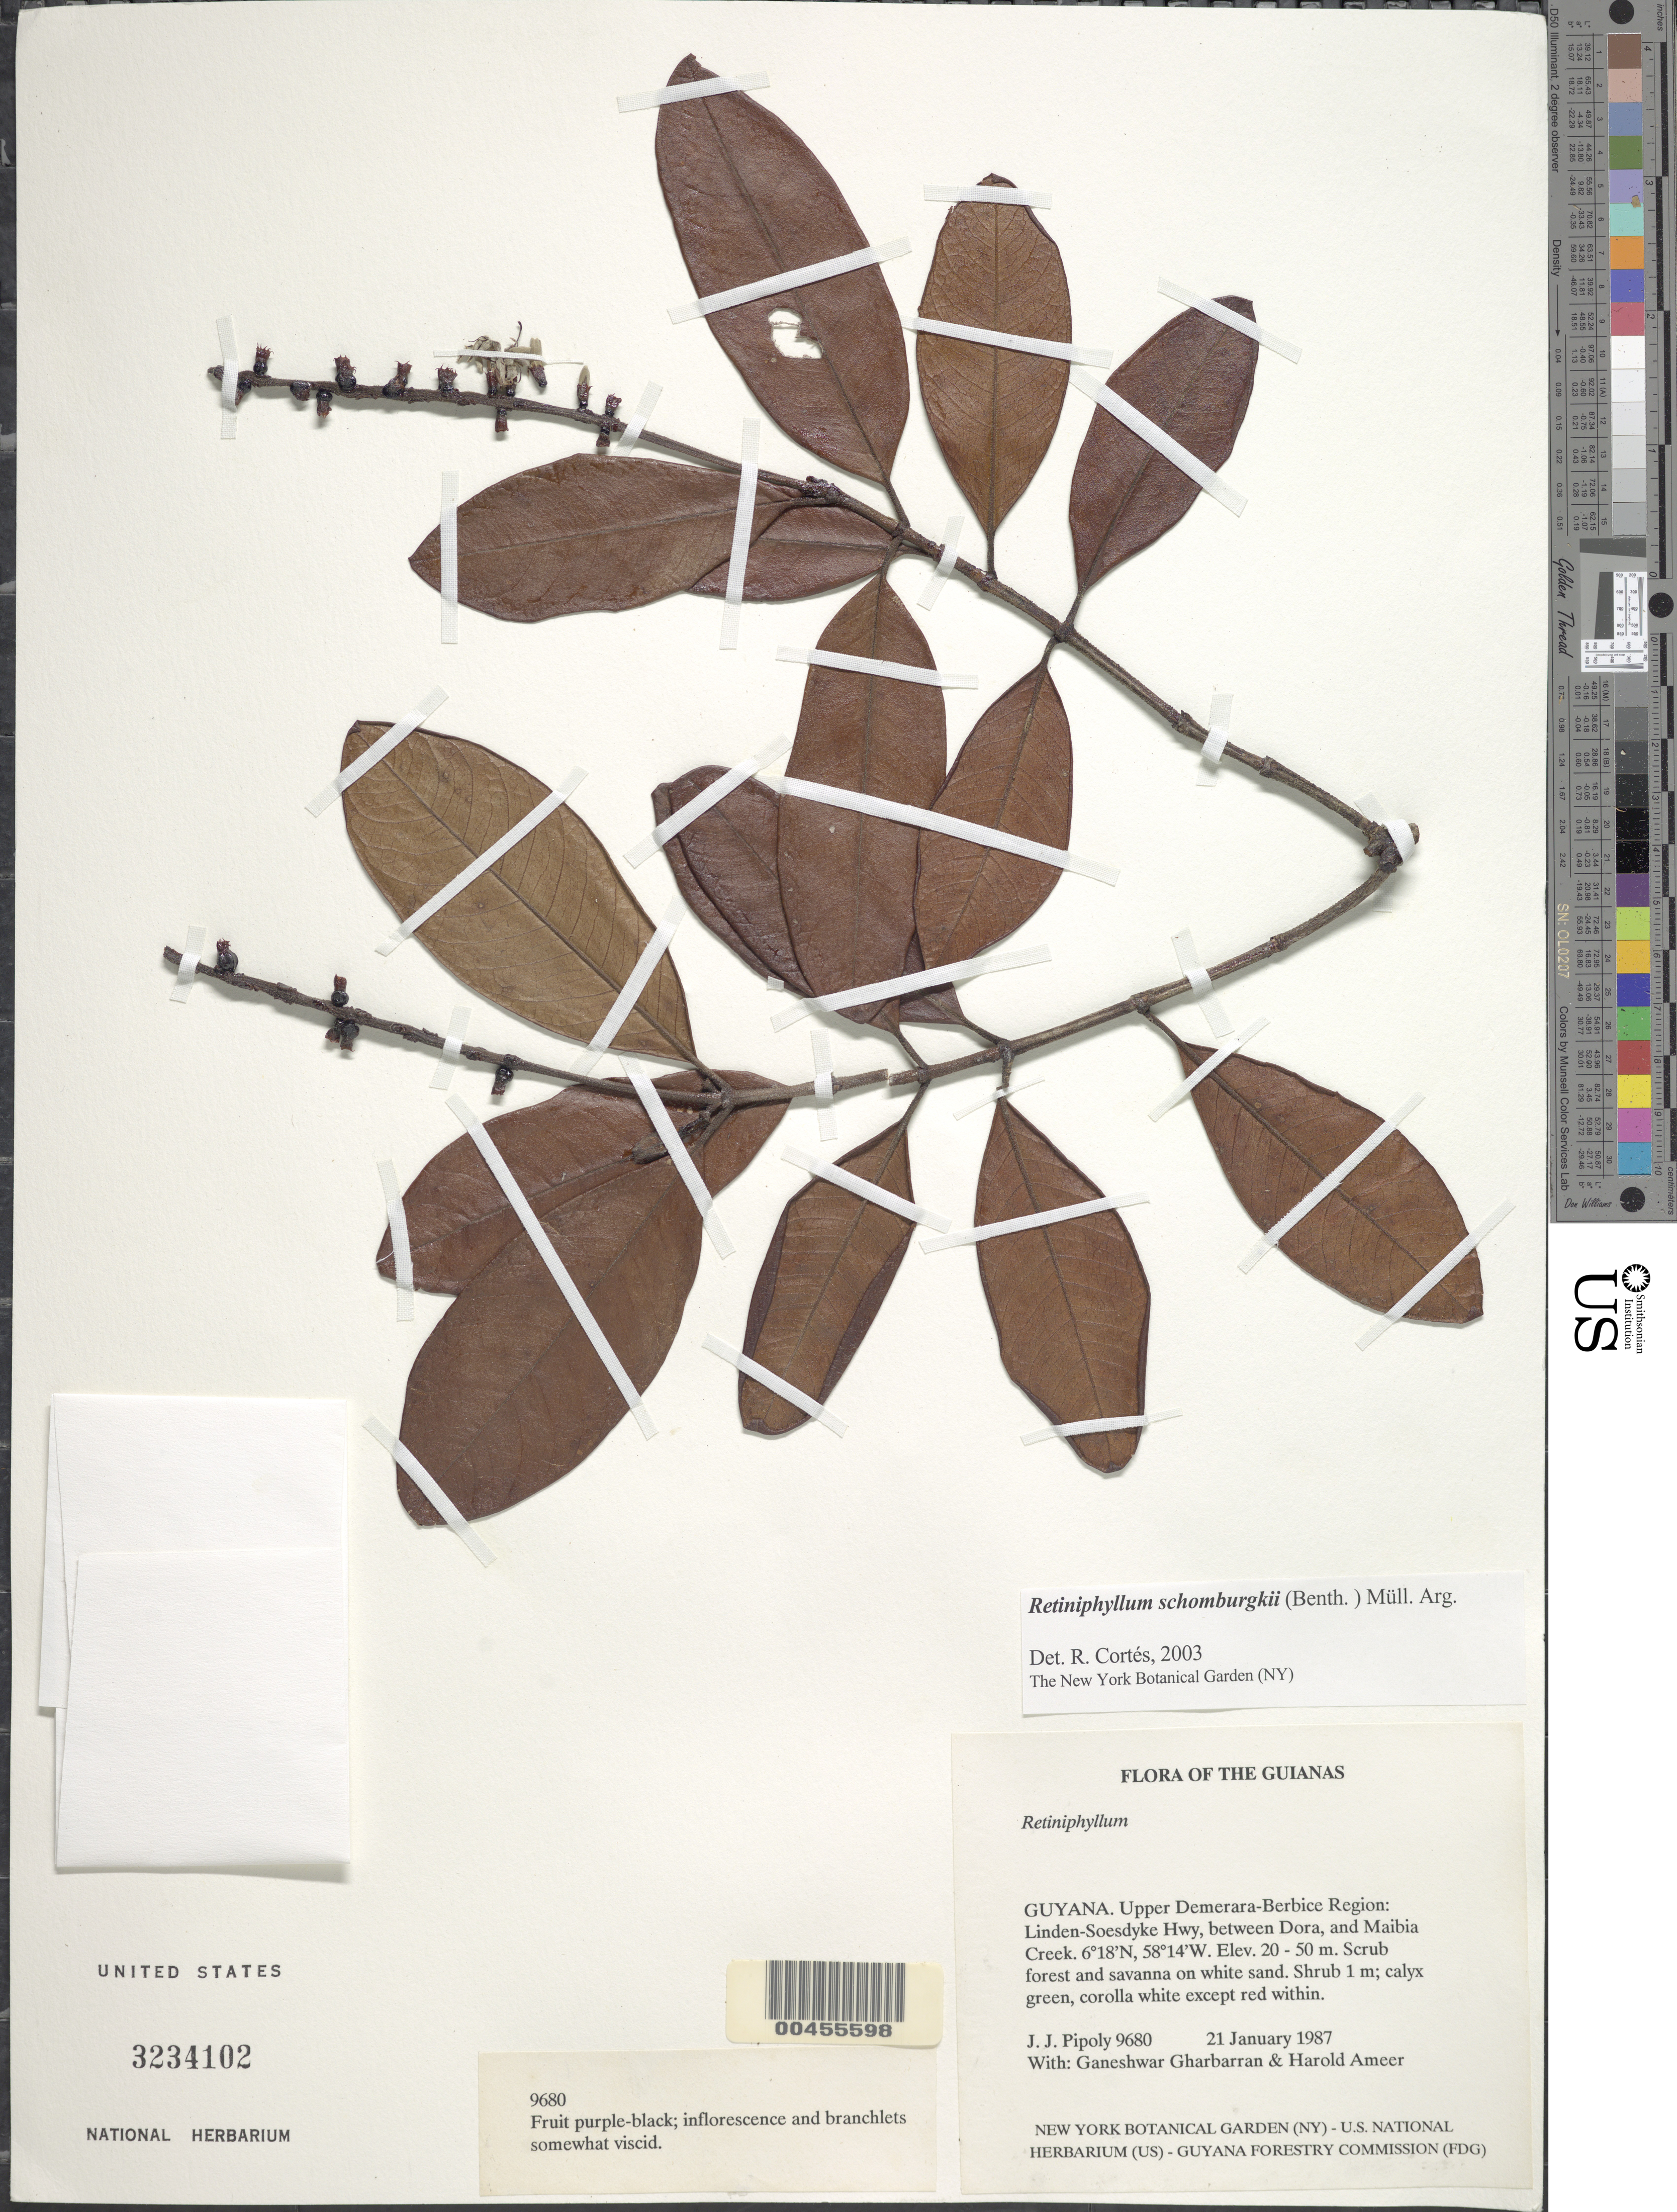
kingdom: Plantae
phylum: Tracheophyta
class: Magnoliopsida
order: Gentianales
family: Rubiaceae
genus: Retiniphyllum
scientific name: Retiniphyllum schomburgkii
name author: (Benth.) Müll. Arg.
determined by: Cortes R., G.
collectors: J. J. Pipoly, G. Gharbarran & H. Ameer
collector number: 9680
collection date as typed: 21 January 1987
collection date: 1987-01-21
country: Guyana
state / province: U. Demerara-Berbice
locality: Linden-Soesdyke Hwy, between Dora and Maibia Creek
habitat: Scrub forest and savanna on white sand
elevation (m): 20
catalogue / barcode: US 3234102